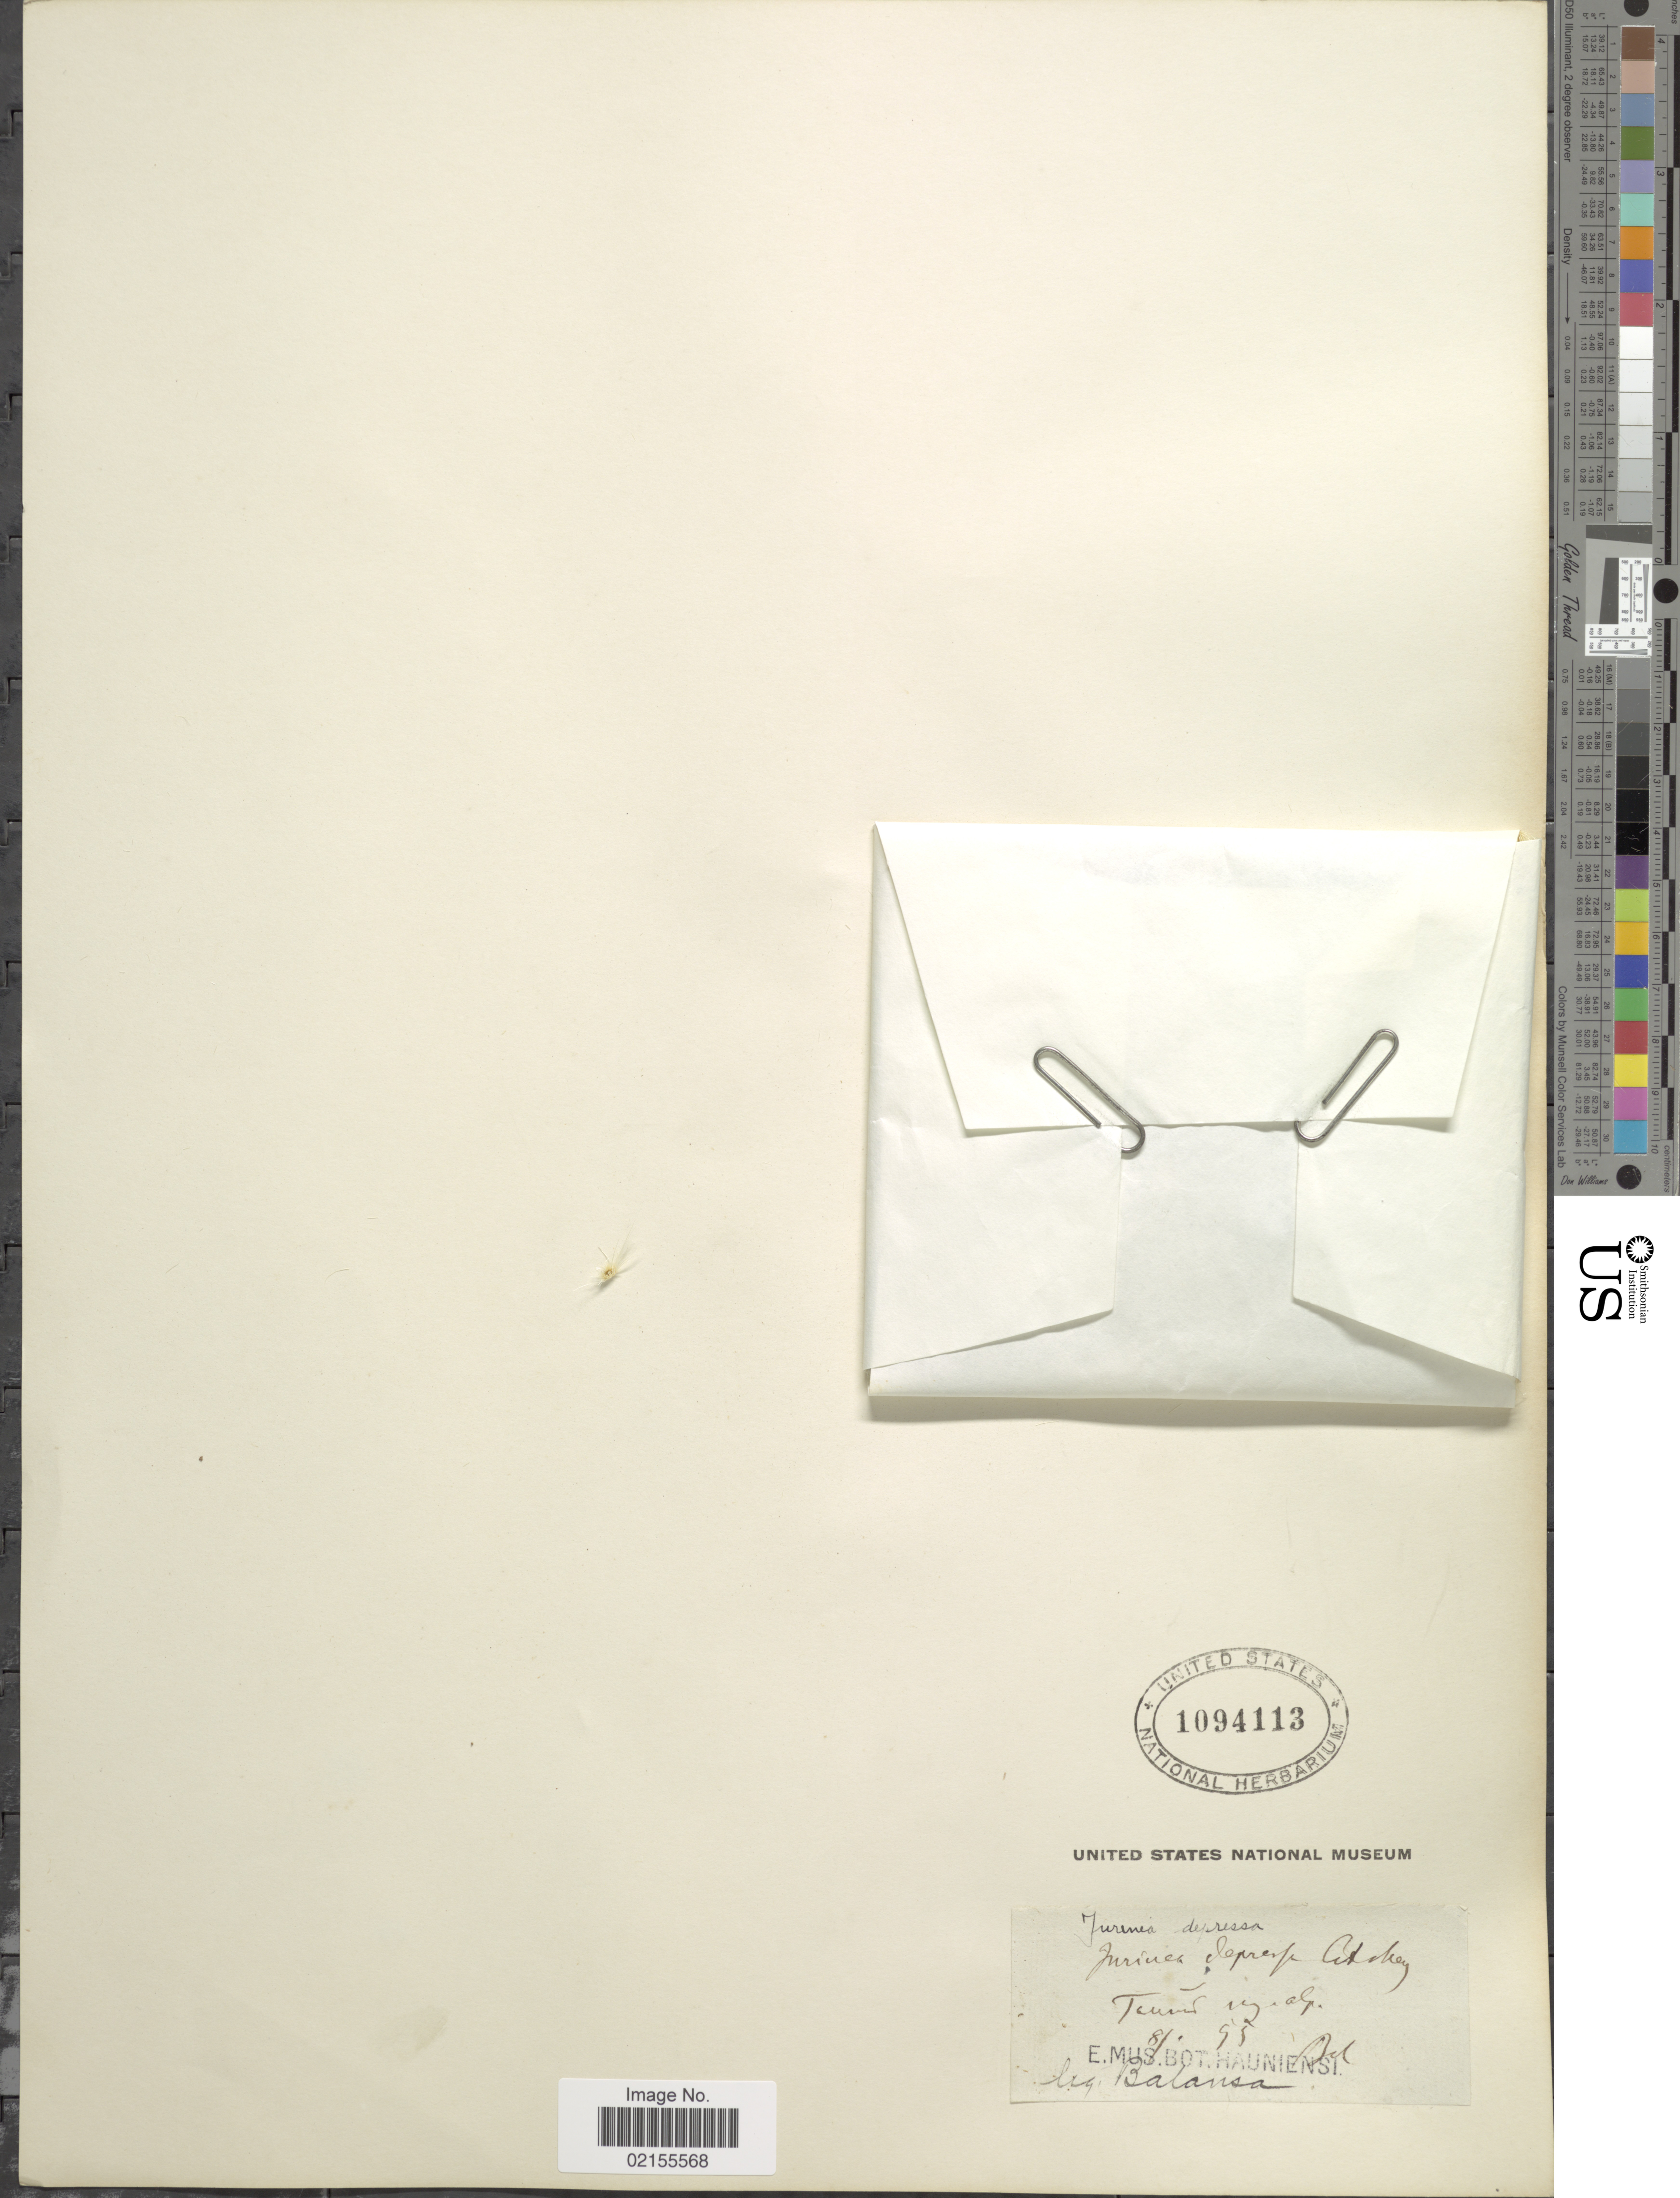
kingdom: Plantae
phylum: Tracheophyta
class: Magnoliopsida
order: Asterales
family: Asteraceae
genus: Jurinea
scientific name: Jurinea moschus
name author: (Hablitz) Bobrov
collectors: -. Balansa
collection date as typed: Transcribed d/m/y: /8/95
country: Turkey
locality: Tarsus in [interpreted]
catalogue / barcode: US 1094113